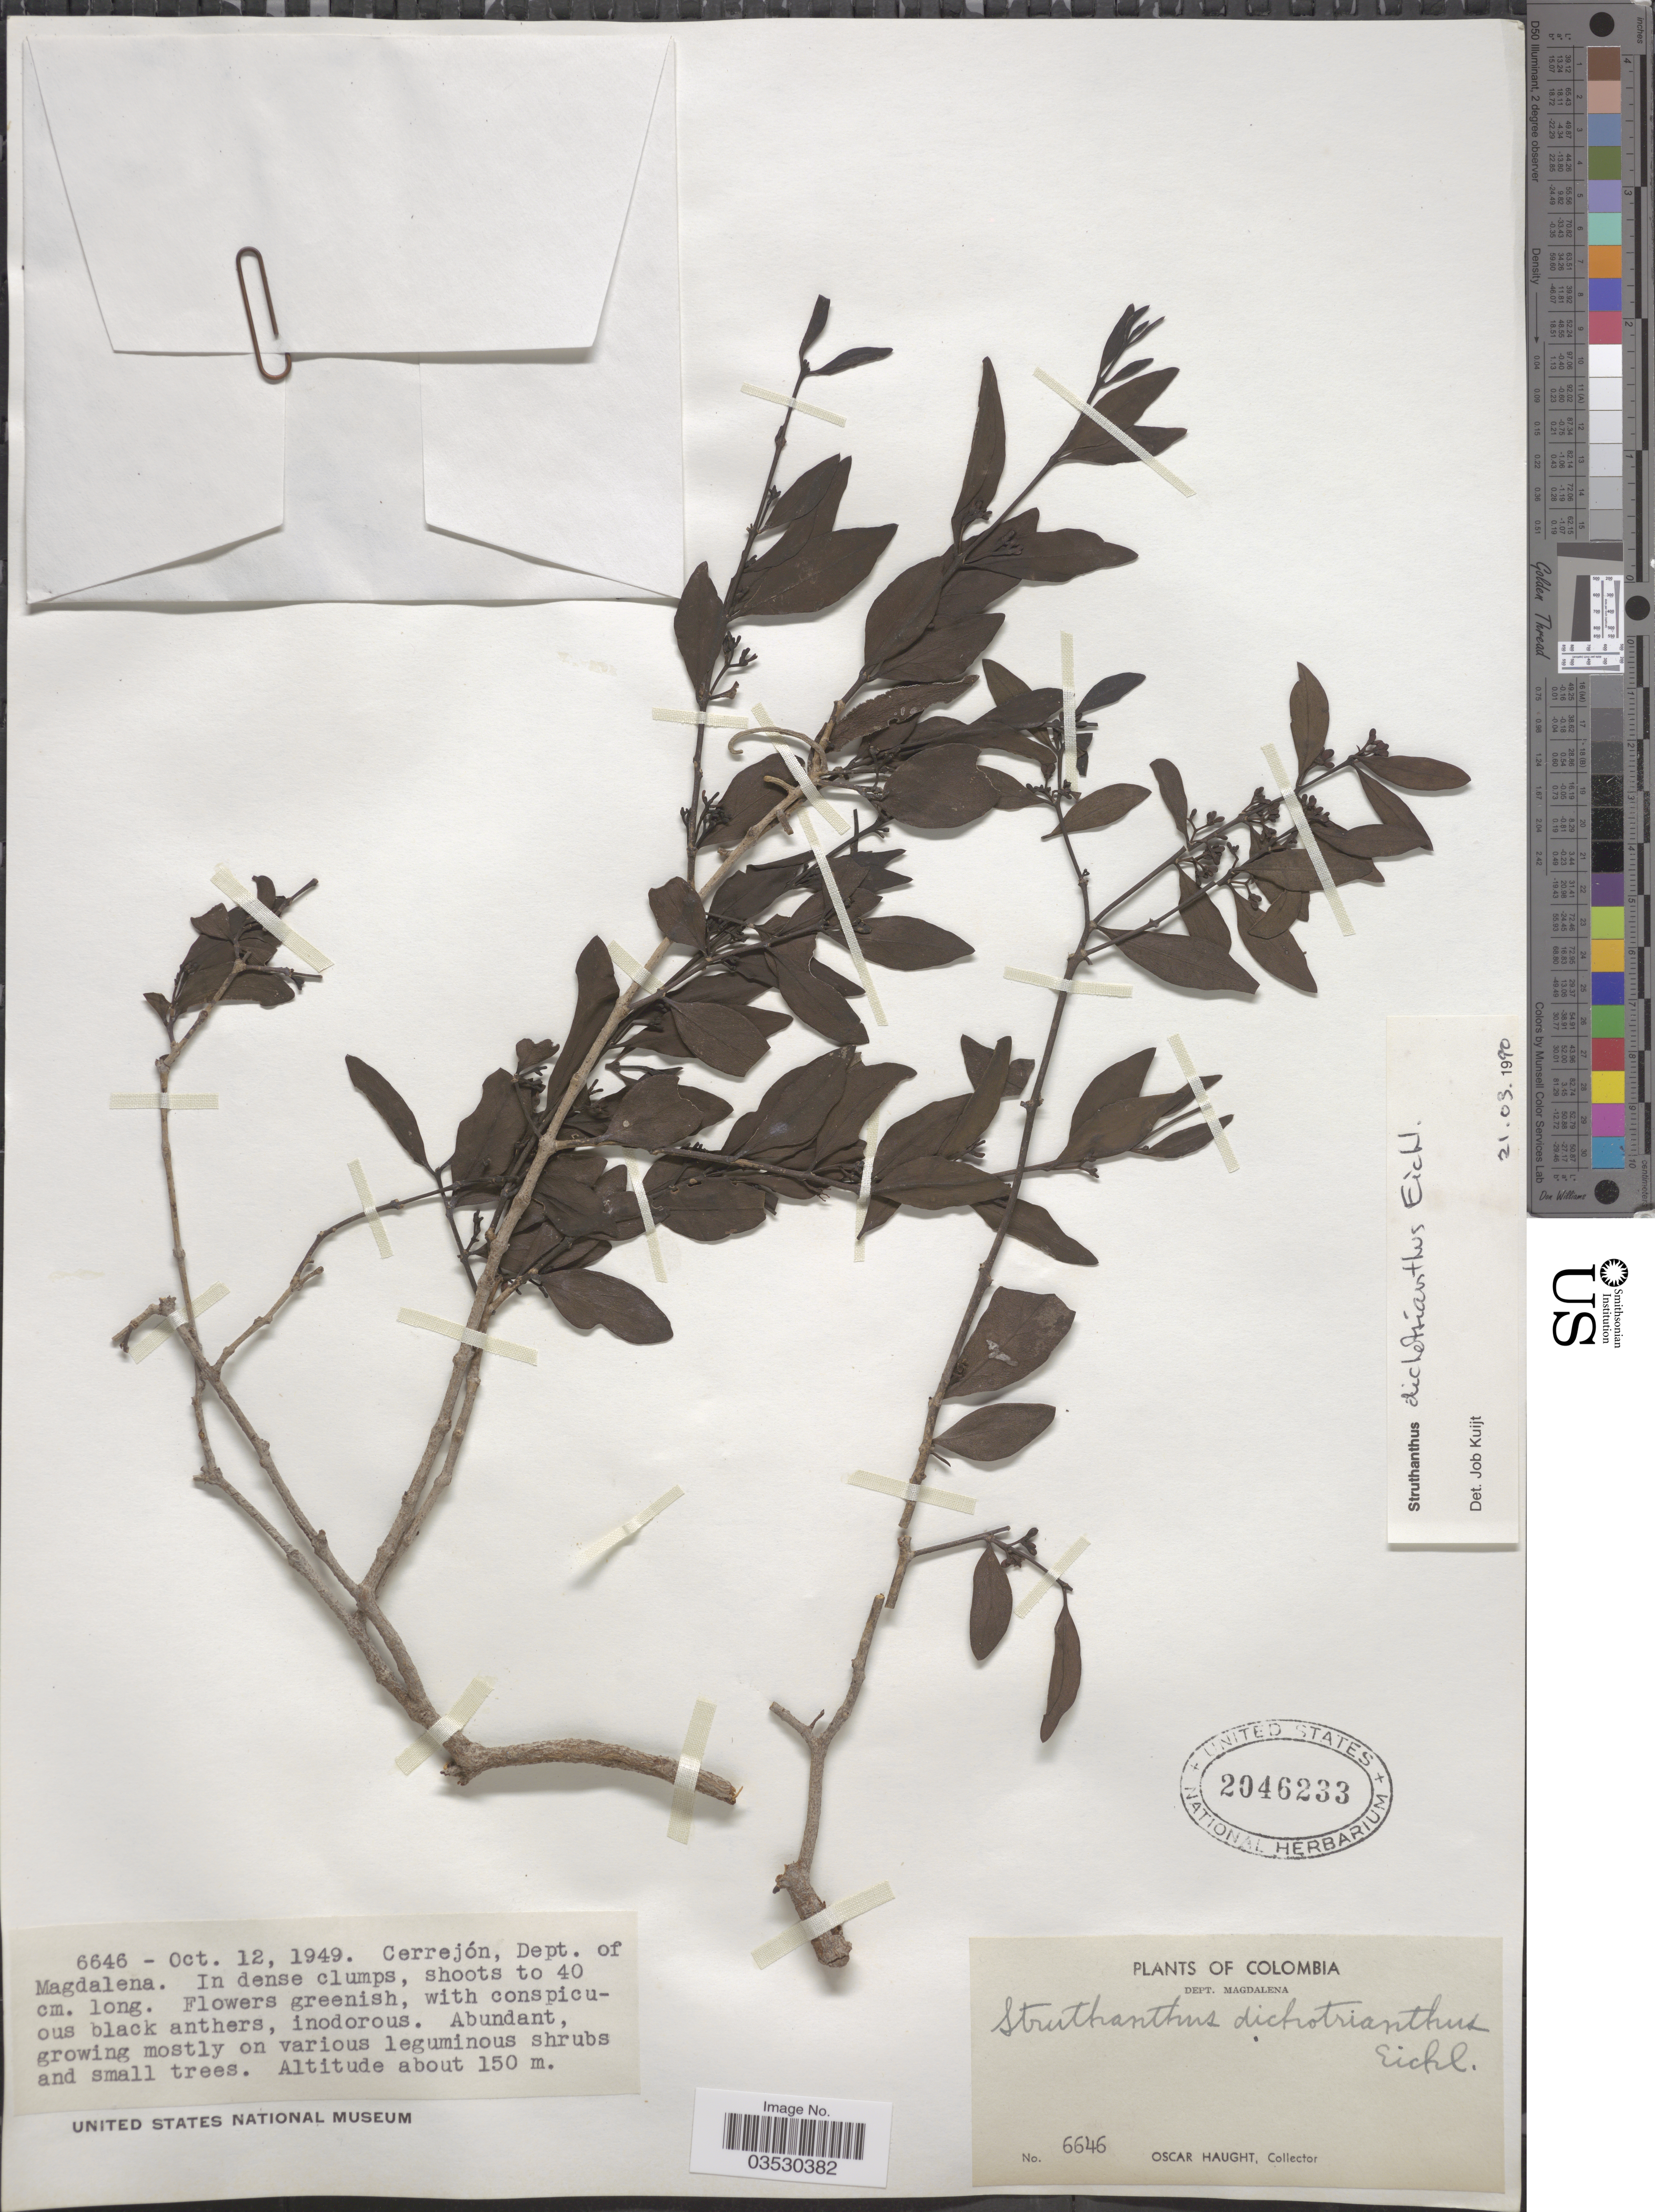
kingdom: Plantae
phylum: Tracheophyta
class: Magnoliopsida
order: Santalales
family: Loranthaceae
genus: Struthanthus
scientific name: Struthanthus dichotrianthus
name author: Eichler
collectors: O. L. Haught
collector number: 6646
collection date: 1949-10-12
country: Colombia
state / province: Magdalena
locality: Cerrejón. Dept. of Magdalena.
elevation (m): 150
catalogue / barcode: US 2046233